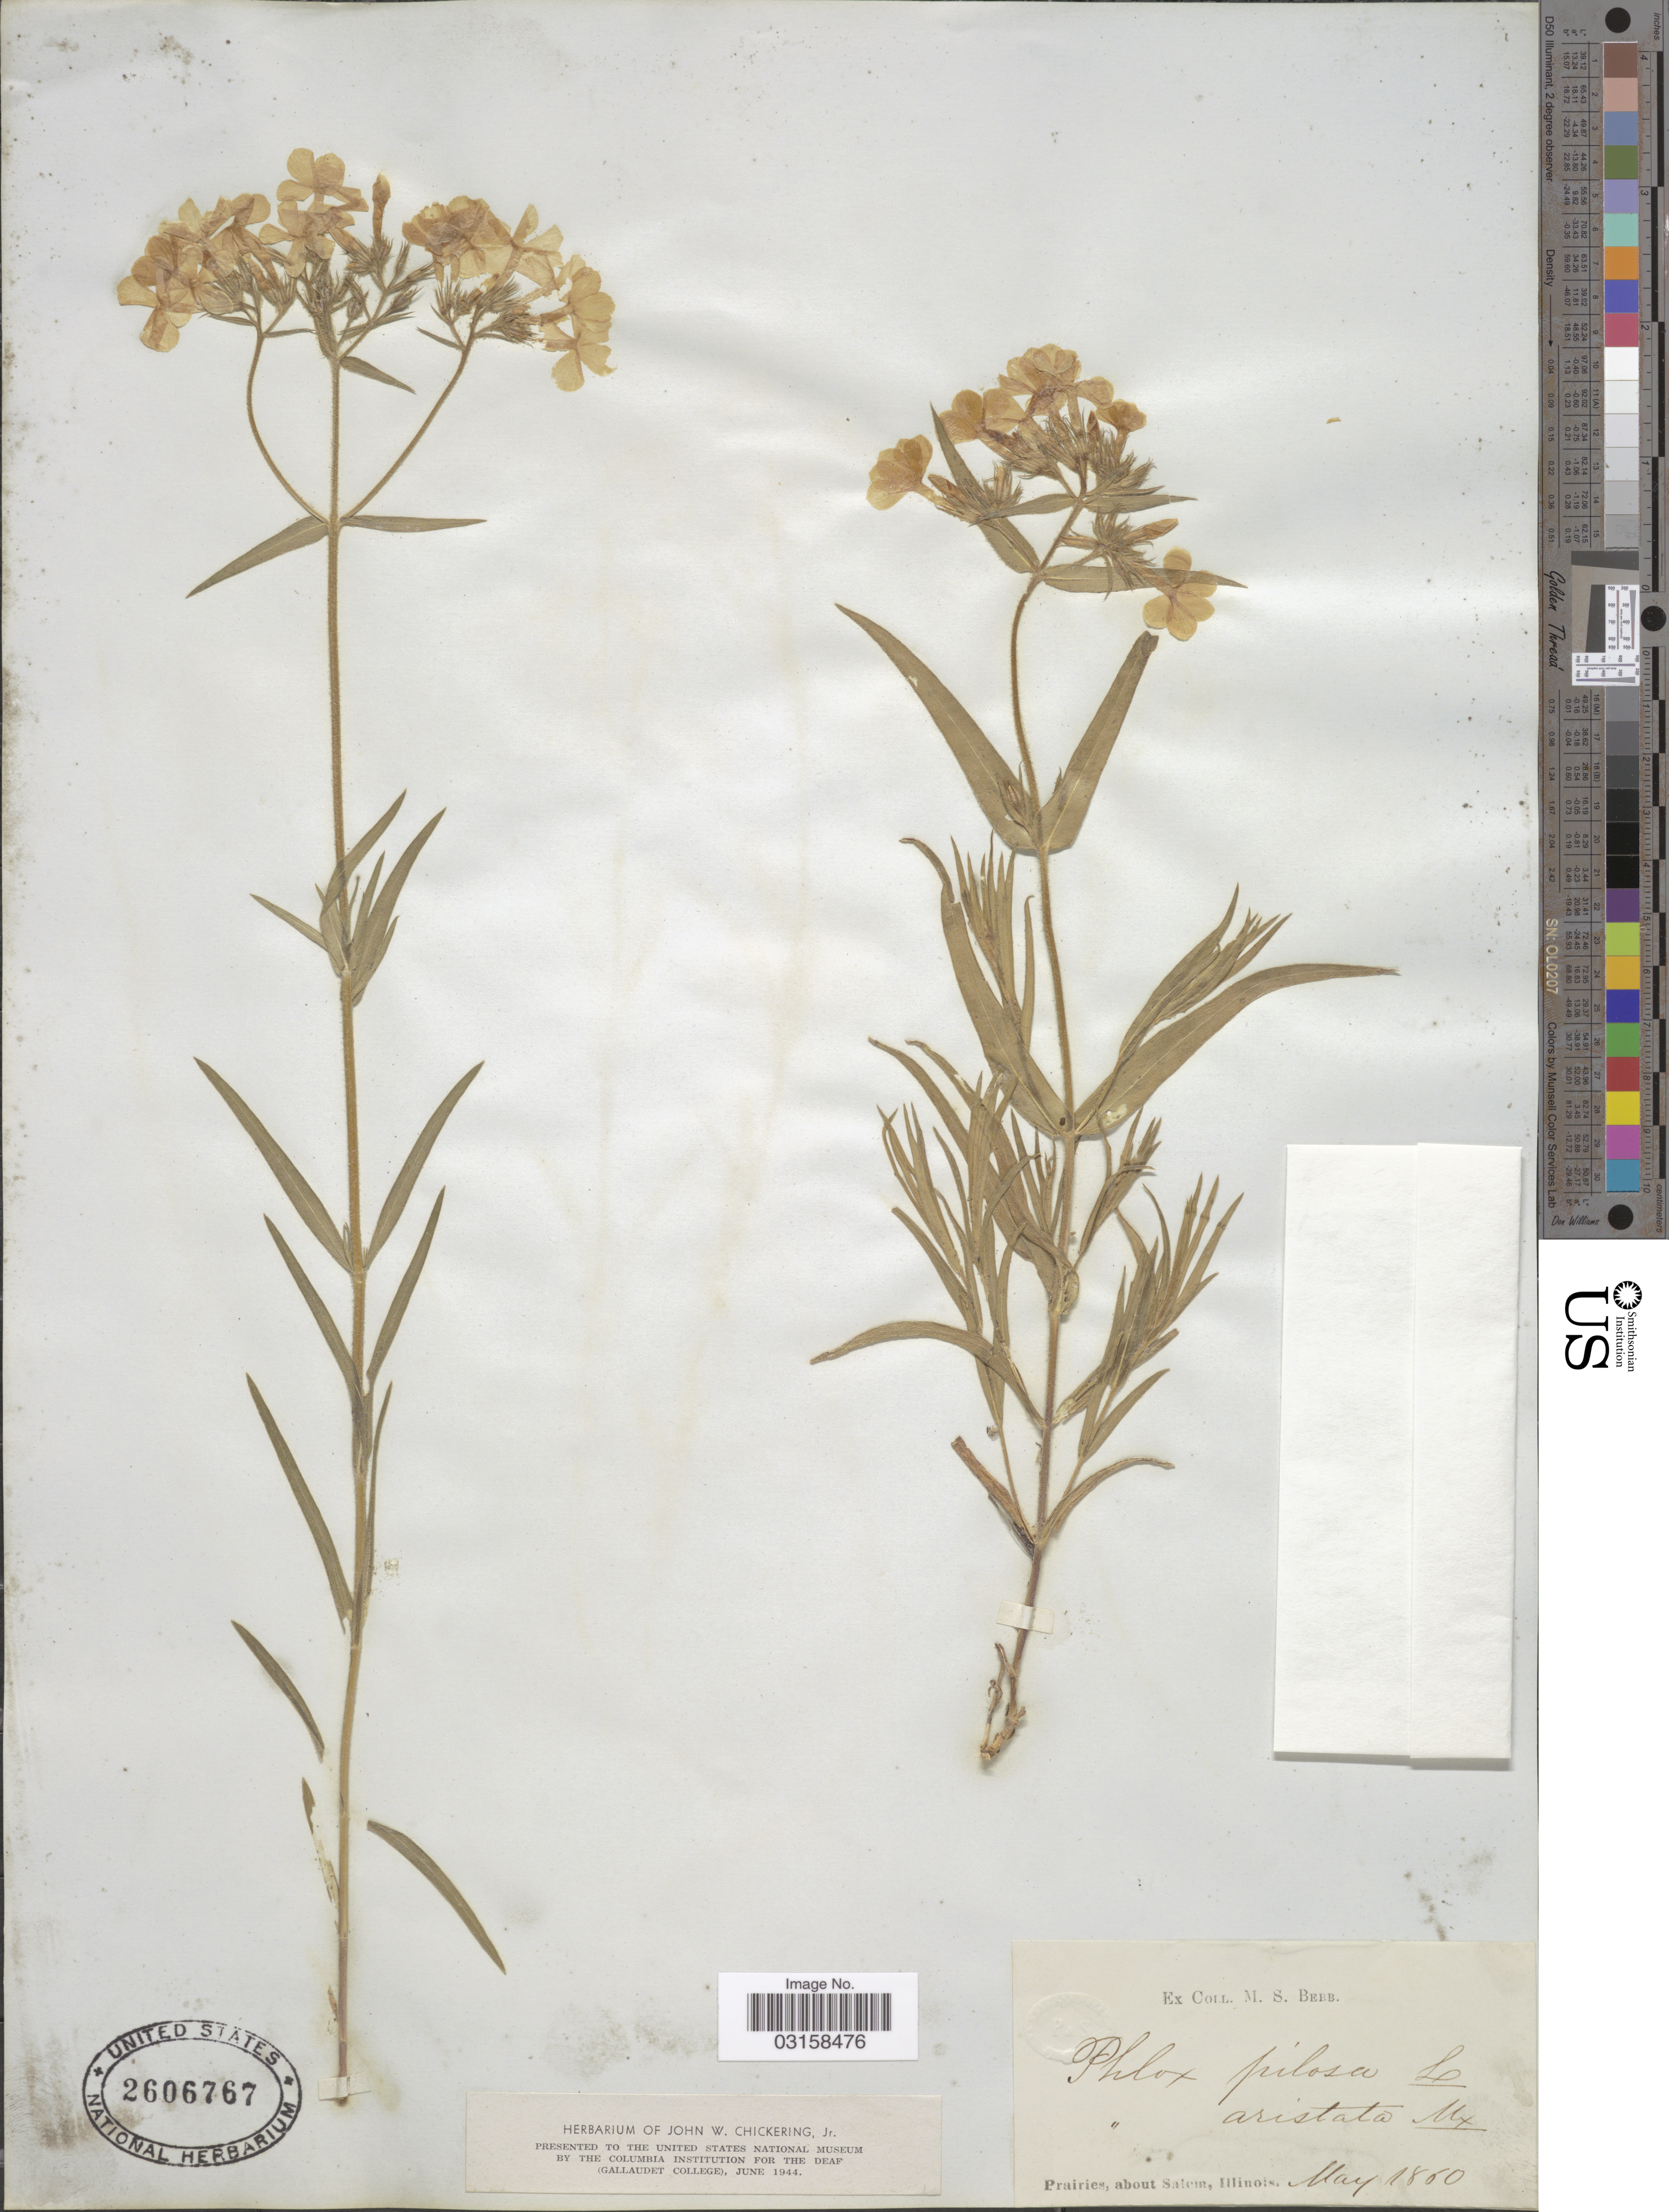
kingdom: Plantae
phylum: Tracheophyta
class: Magnoliopsida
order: Ericales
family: Polemoniaceae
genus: Phlox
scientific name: Phlox pilosa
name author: L.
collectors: M. Bebb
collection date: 1860-05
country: United States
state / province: Illinois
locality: About Salem.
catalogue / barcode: US 2606767